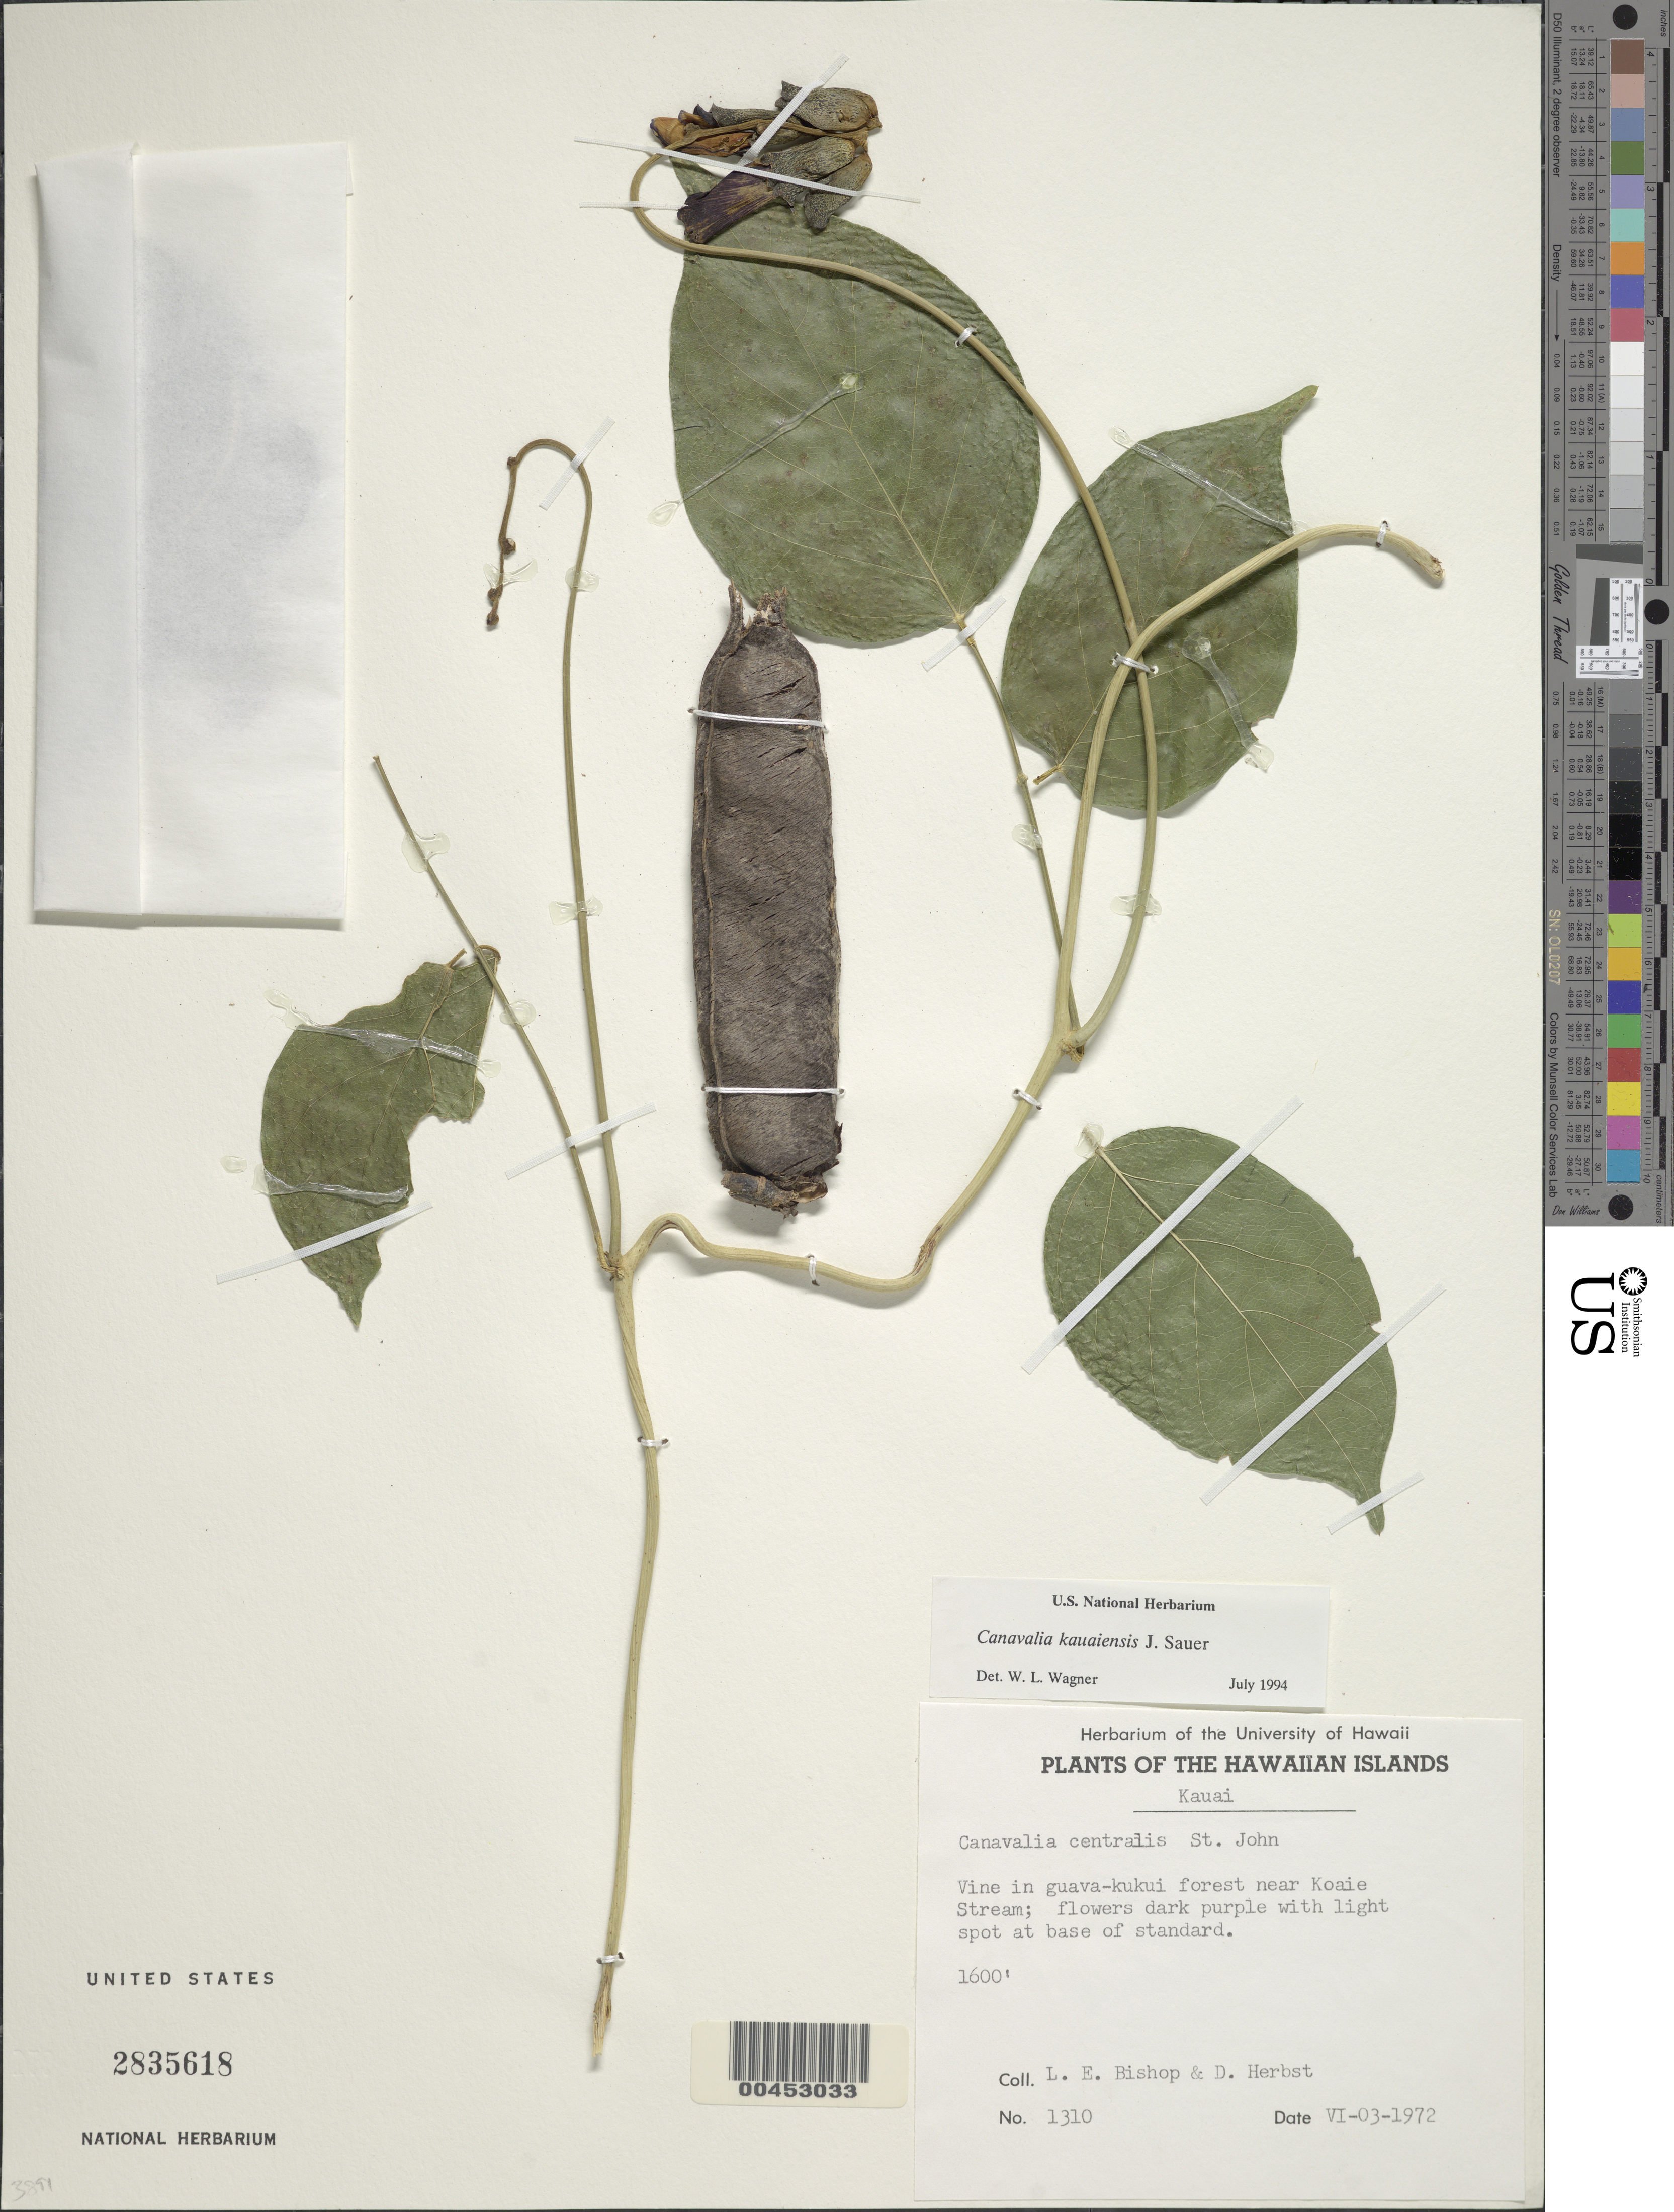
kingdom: Plantae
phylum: Tracheophyta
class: Magnoliopsida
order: Fabales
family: Fabaceae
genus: Canavalia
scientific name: Canavalia kauaiensis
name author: J.D. Sauer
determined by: Wagner, W. L., (BOT), Smithsonian Institution - National Museum of Natural History (UNITED STATES)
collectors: L. E. Bishop & D. R. Herbst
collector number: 1310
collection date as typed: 3 Jun 1972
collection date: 1972-06-03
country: United States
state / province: Hawaii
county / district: Kauai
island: Kaua'i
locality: Near Koaie Stream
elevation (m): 488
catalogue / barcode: US 2835618